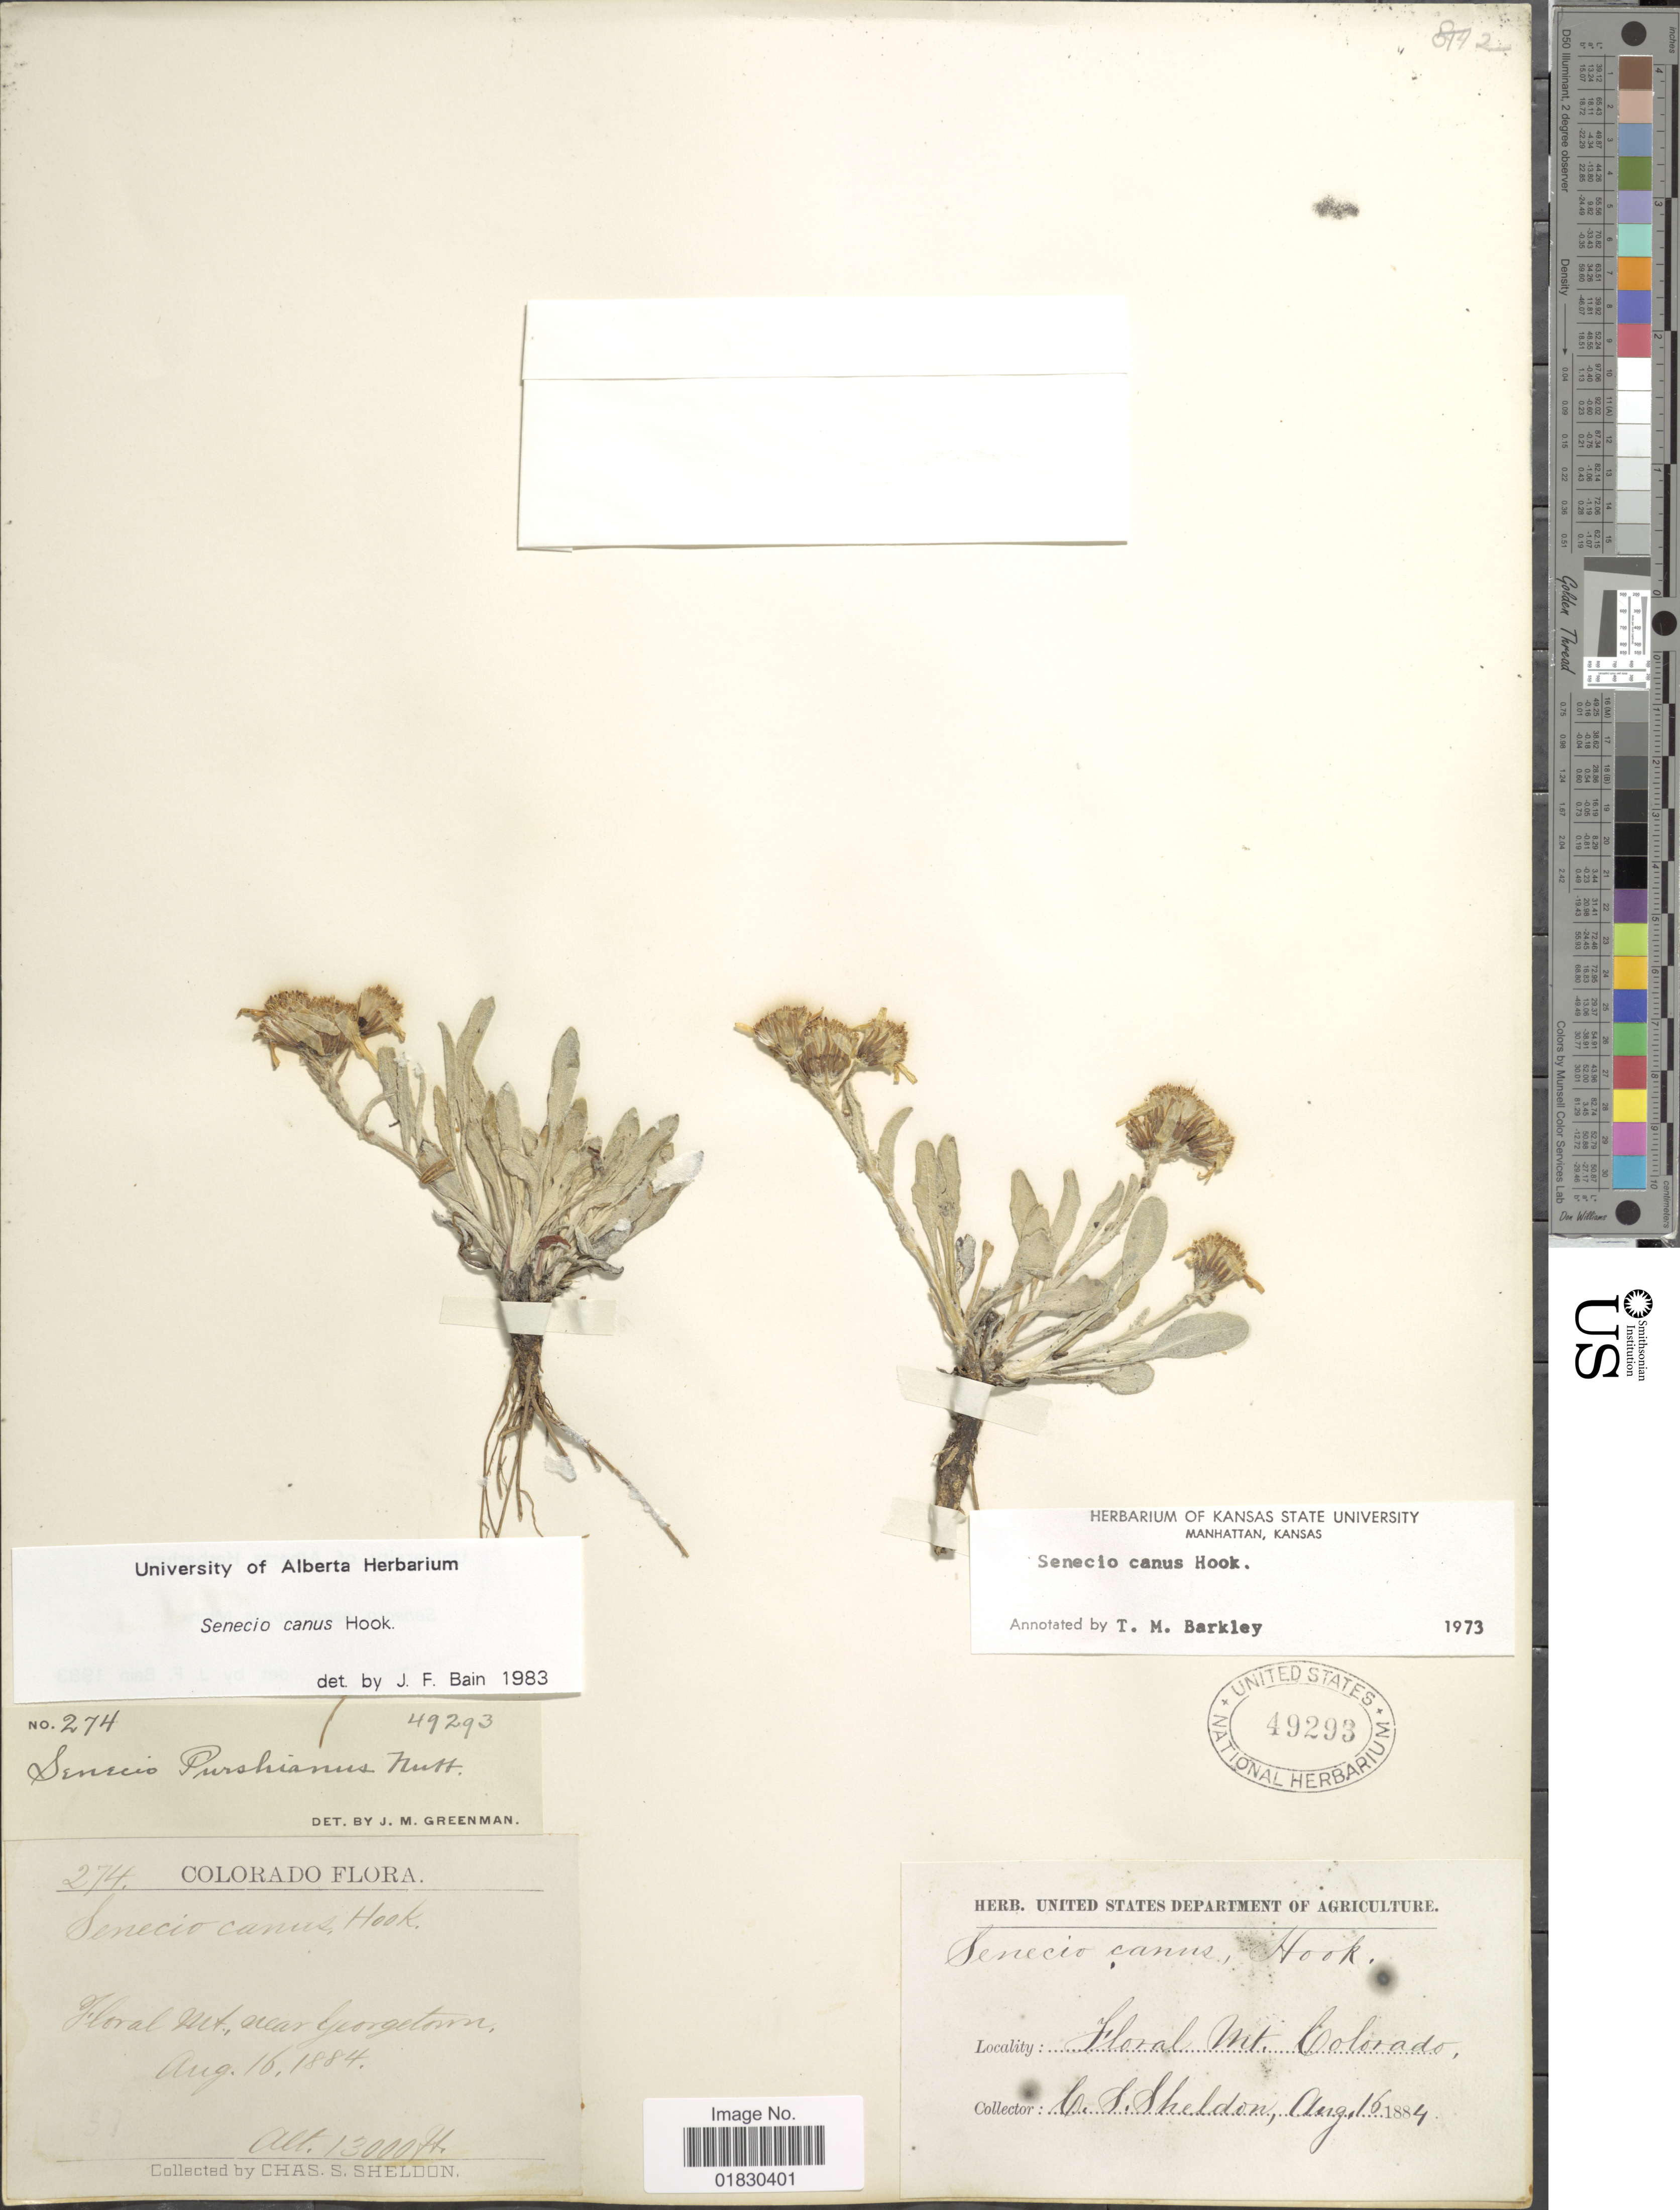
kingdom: Plantae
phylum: Tracheophyta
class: Magnoliopsida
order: Asterales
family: Asteraceae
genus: Packera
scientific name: Packera cana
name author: (Hook.) W.A. Weber & Á. Löve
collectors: C. S. Sheldon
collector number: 274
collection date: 1884-08-16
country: United States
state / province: Colorado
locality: Floral Mt., near Georgetown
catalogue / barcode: US 49293